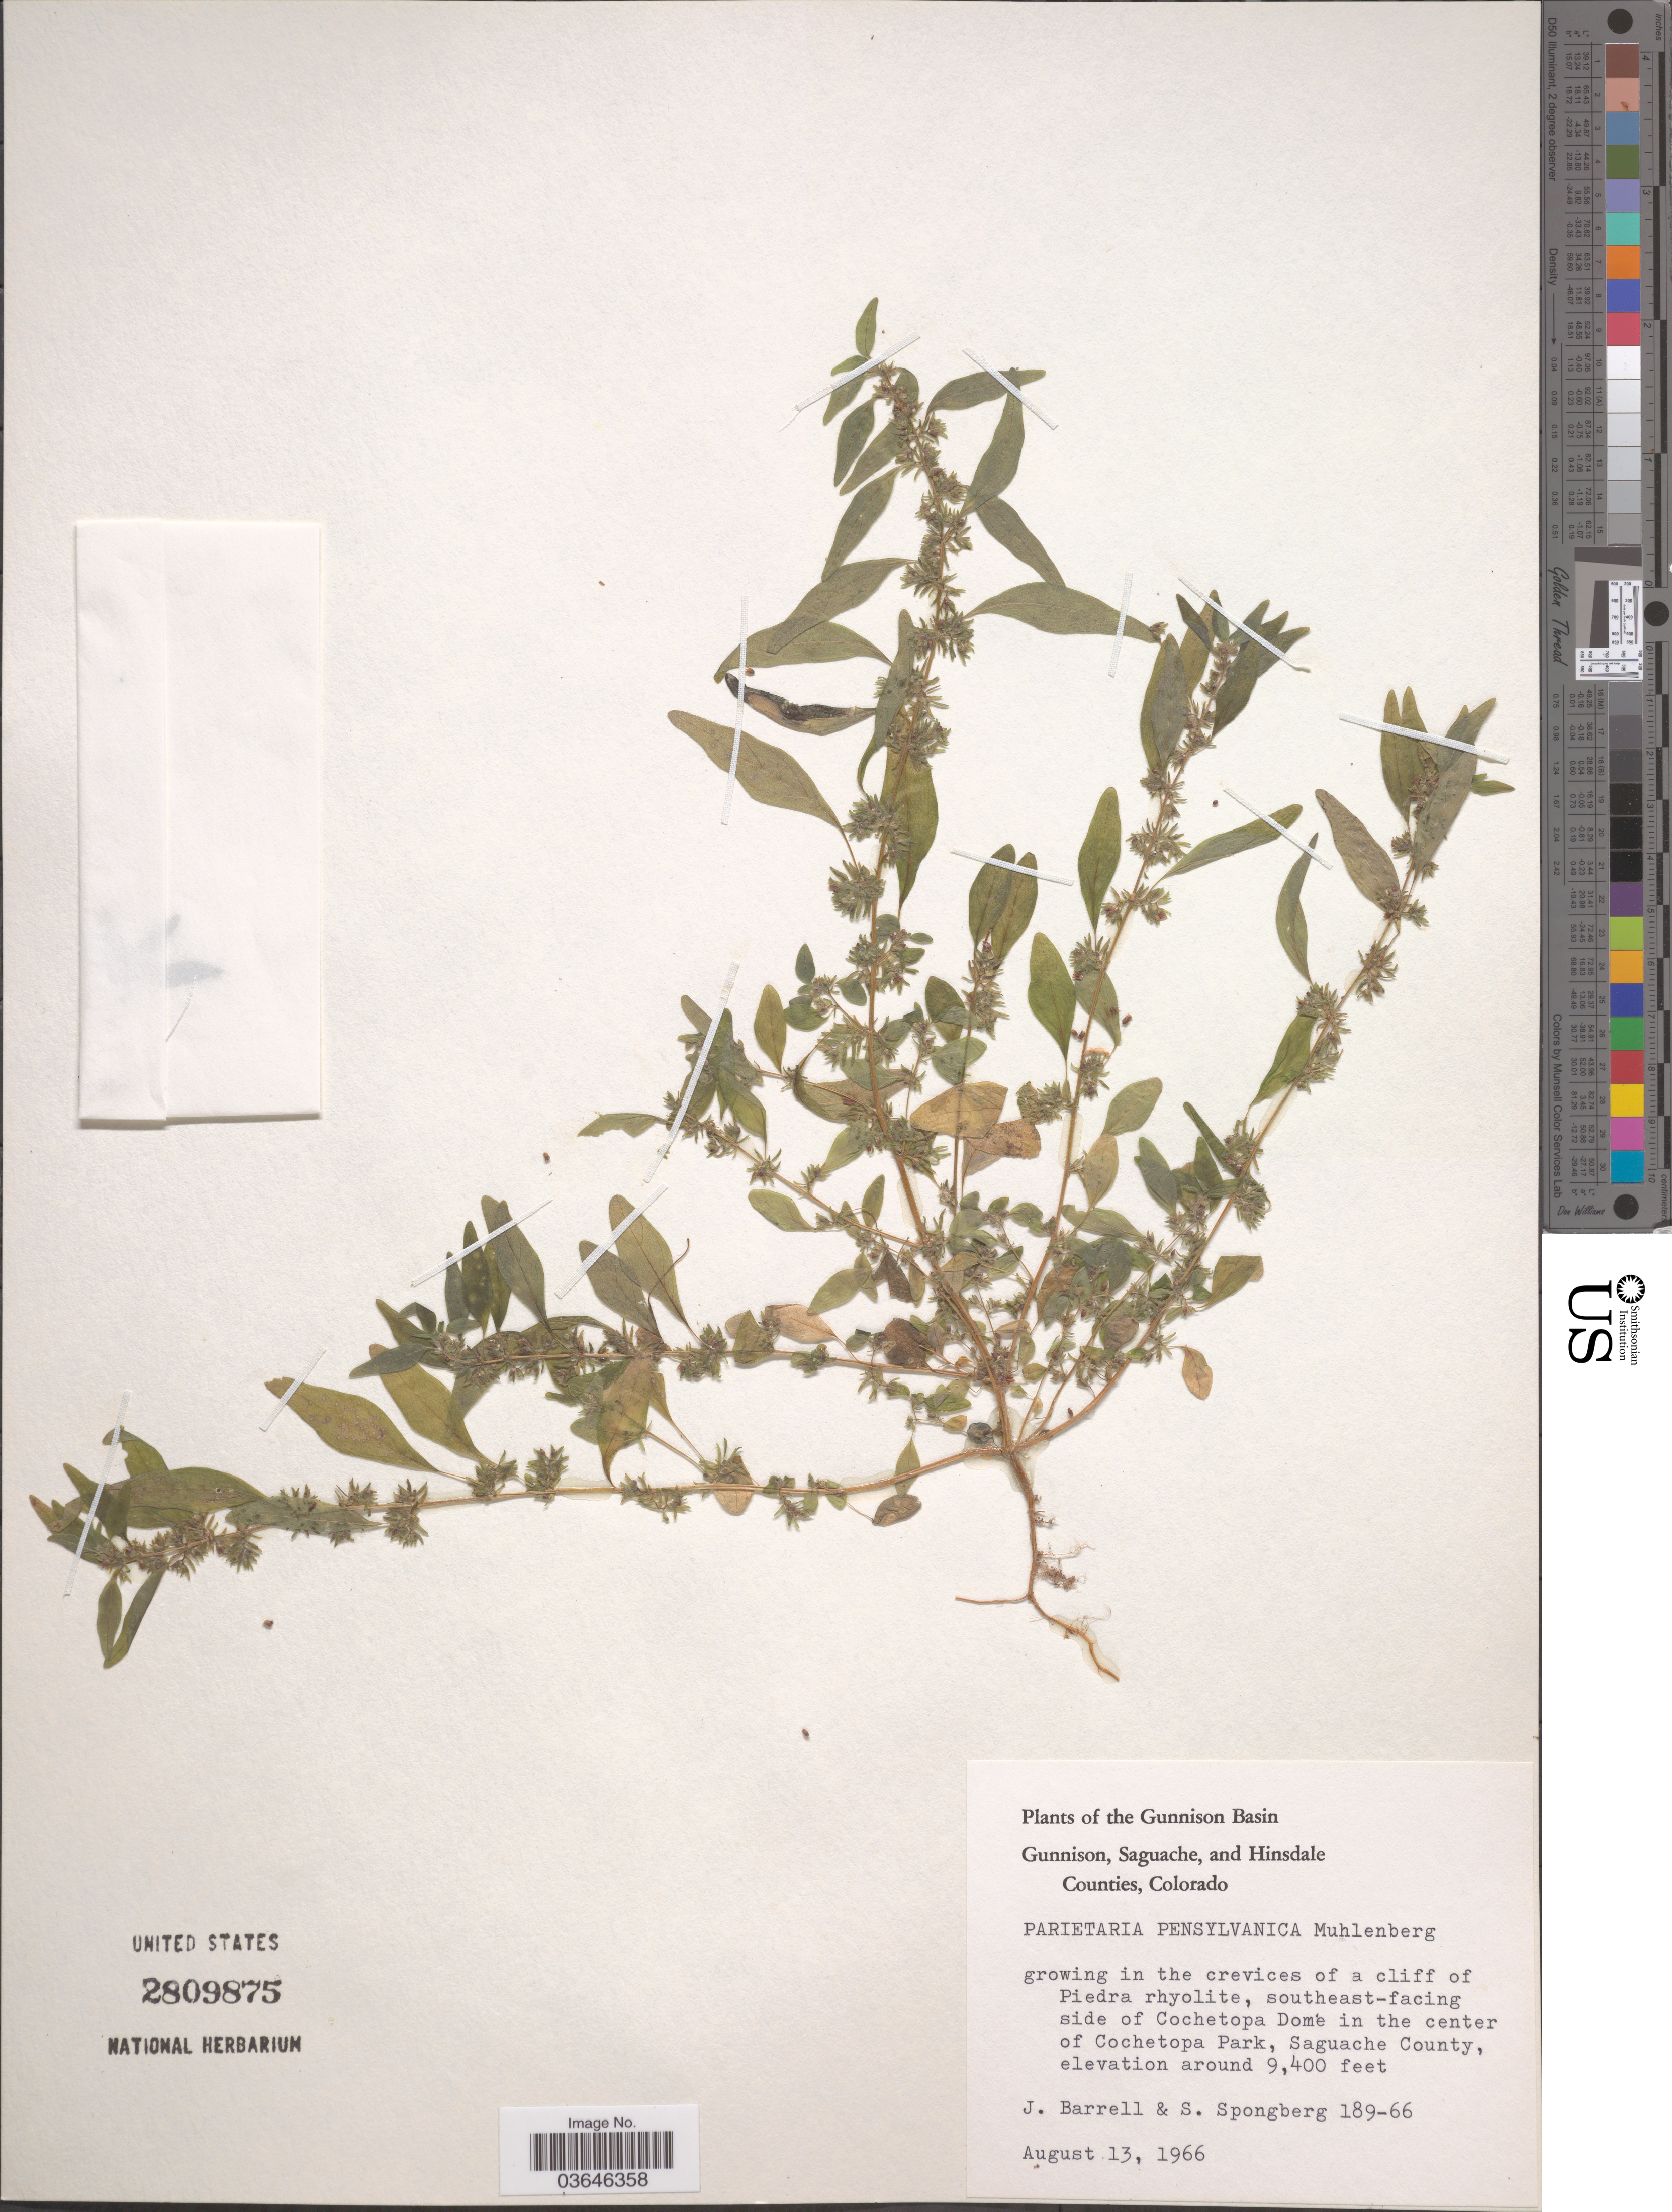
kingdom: Plantae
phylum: Tracheophyta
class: Magnoliopsida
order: Rosales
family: Urticaceae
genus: Parietaria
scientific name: Parietaria pensylvanica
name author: Muhl. ex Willd.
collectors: J. Barrell & S. A.Spongberg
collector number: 189-66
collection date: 1966-08-13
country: United States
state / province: Colorado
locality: The Gunnison Basin. Southeast-facing side of Cochetopa Dome in the center of Cochetopa Park, Saguache County.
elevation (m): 2865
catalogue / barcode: US 2809875